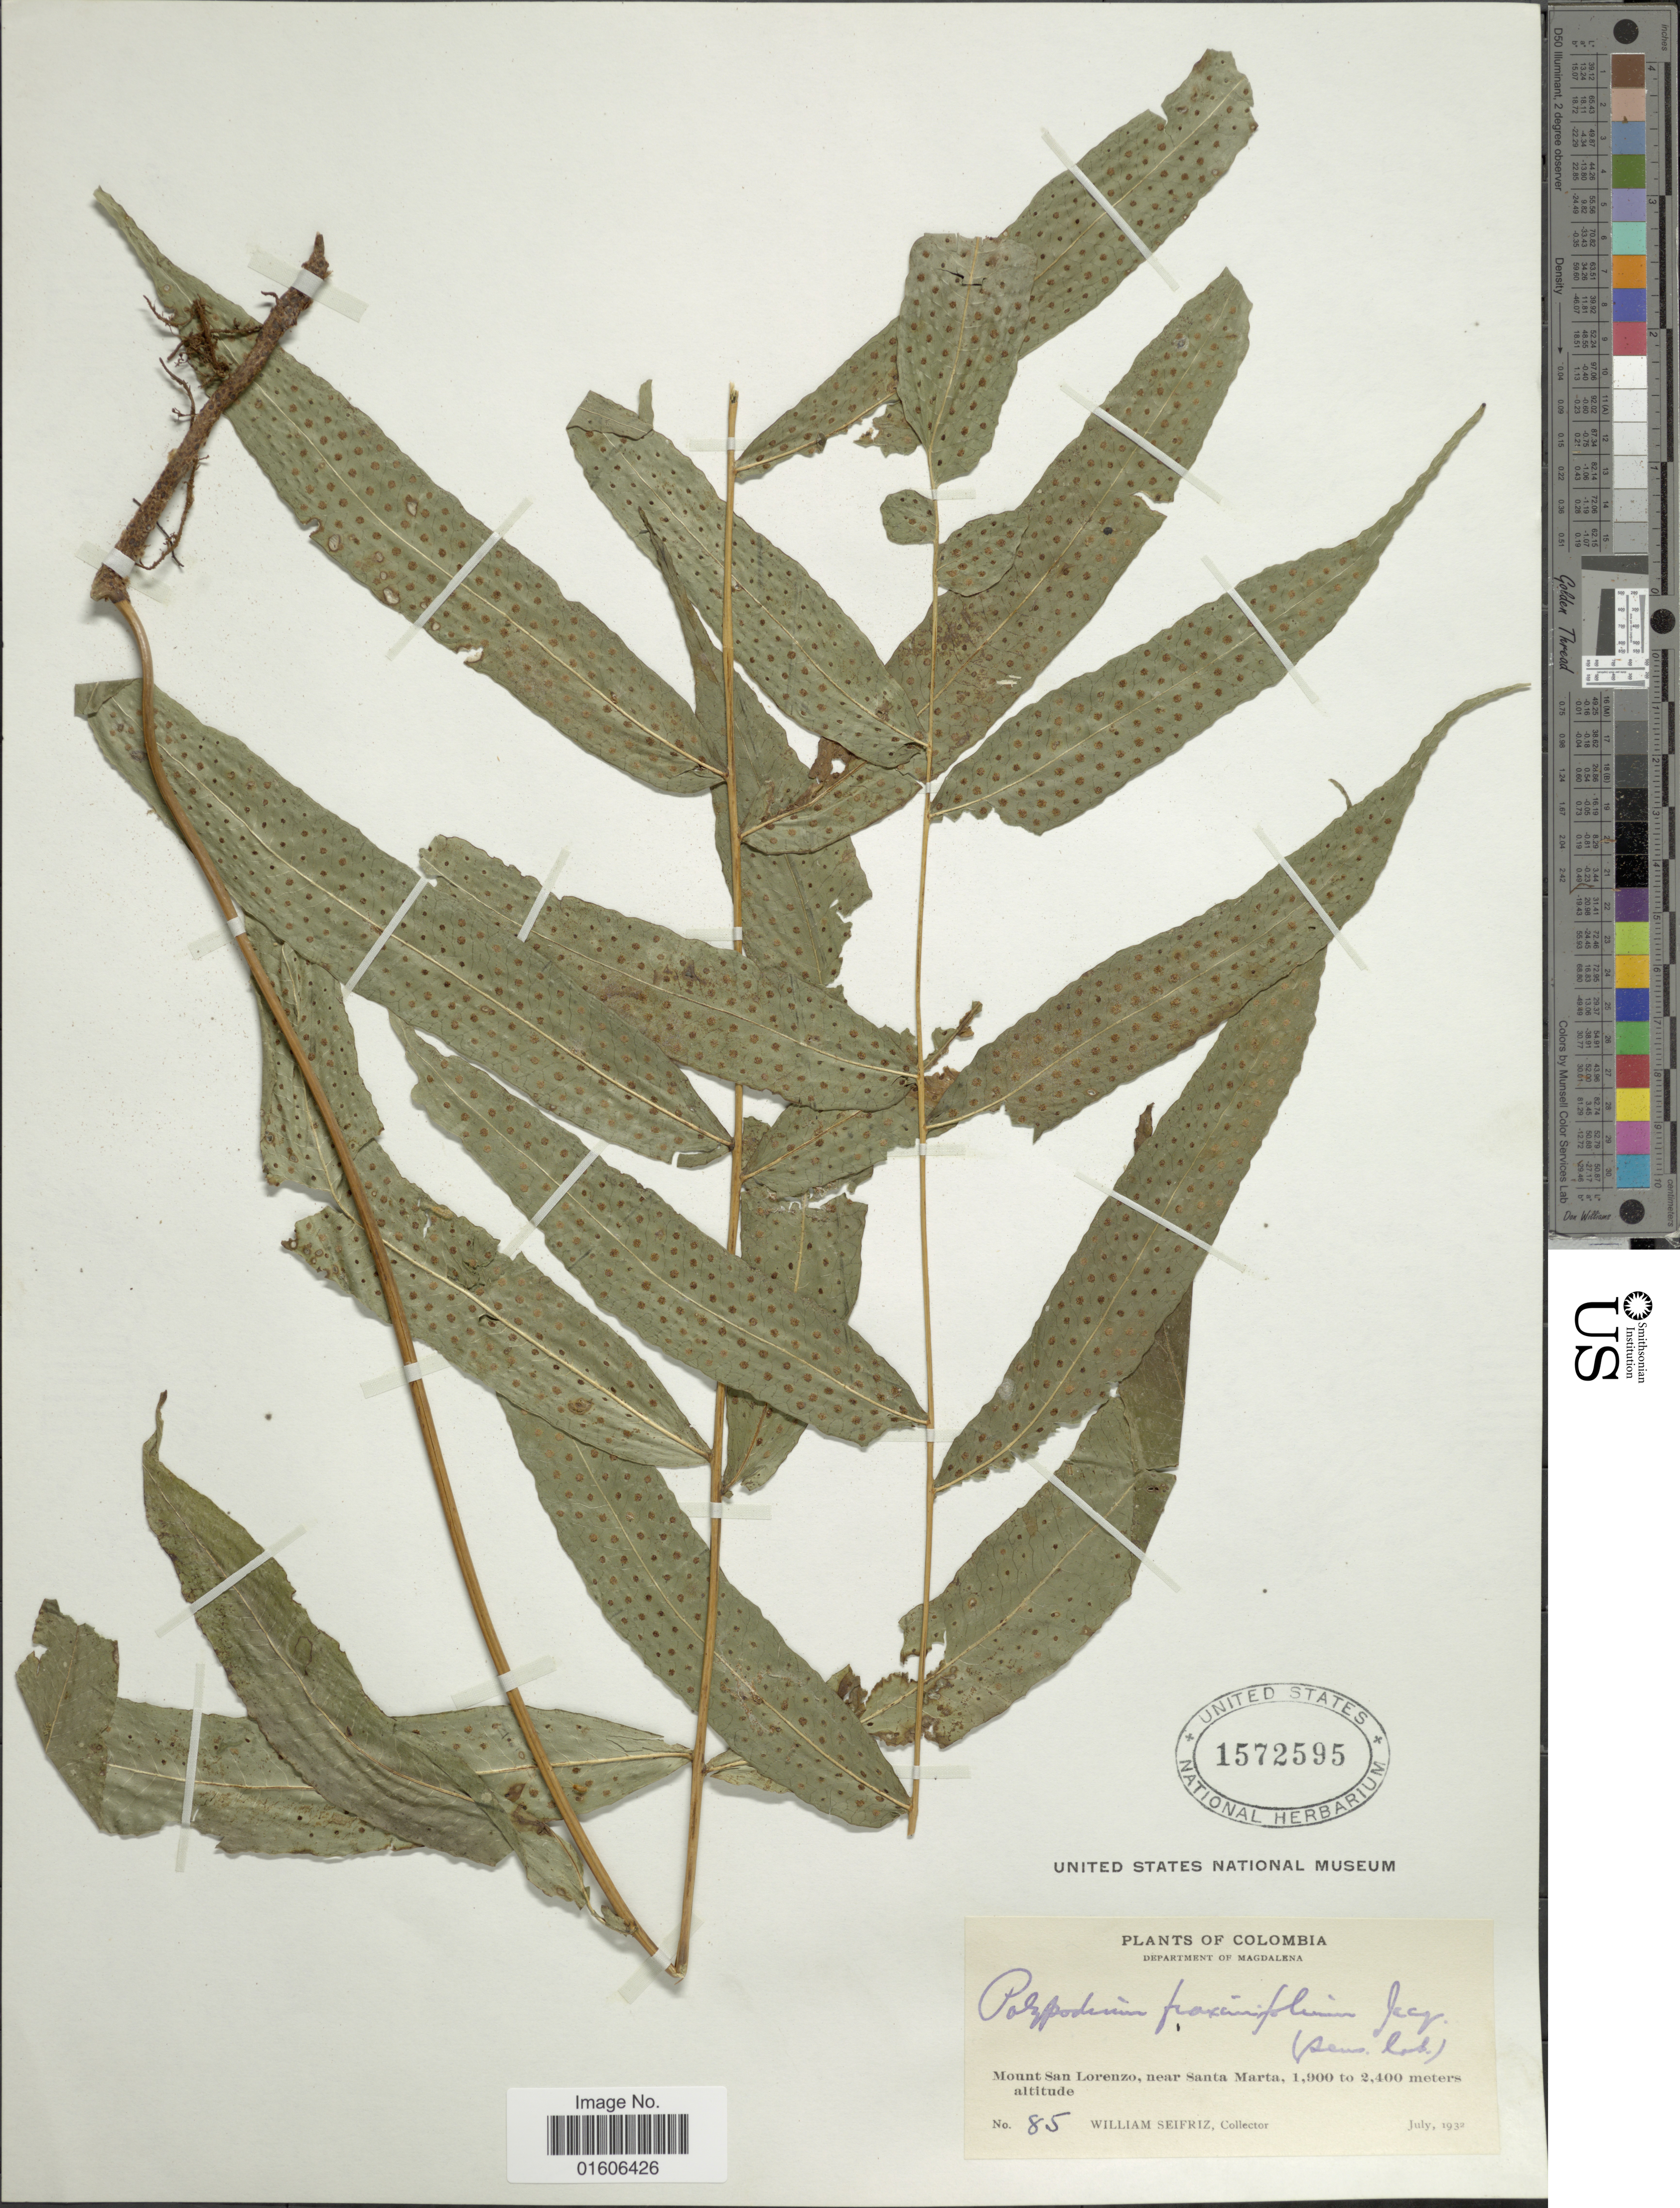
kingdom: Plantae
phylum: Tracheophyta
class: Polypodiopsida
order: Polypodiales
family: Polypodiaceae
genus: Serpocaulon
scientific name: Serpocaulon fraxinifolium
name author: (Jacq.) A.R. Sm.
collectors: W. Seifriz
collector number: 85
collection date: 1932-07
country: Colombia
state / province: Magdalena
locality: Department of Magdalena. Mount San Lorenzo, near Santa Marta.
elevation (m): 1900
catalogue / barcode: US 1572595